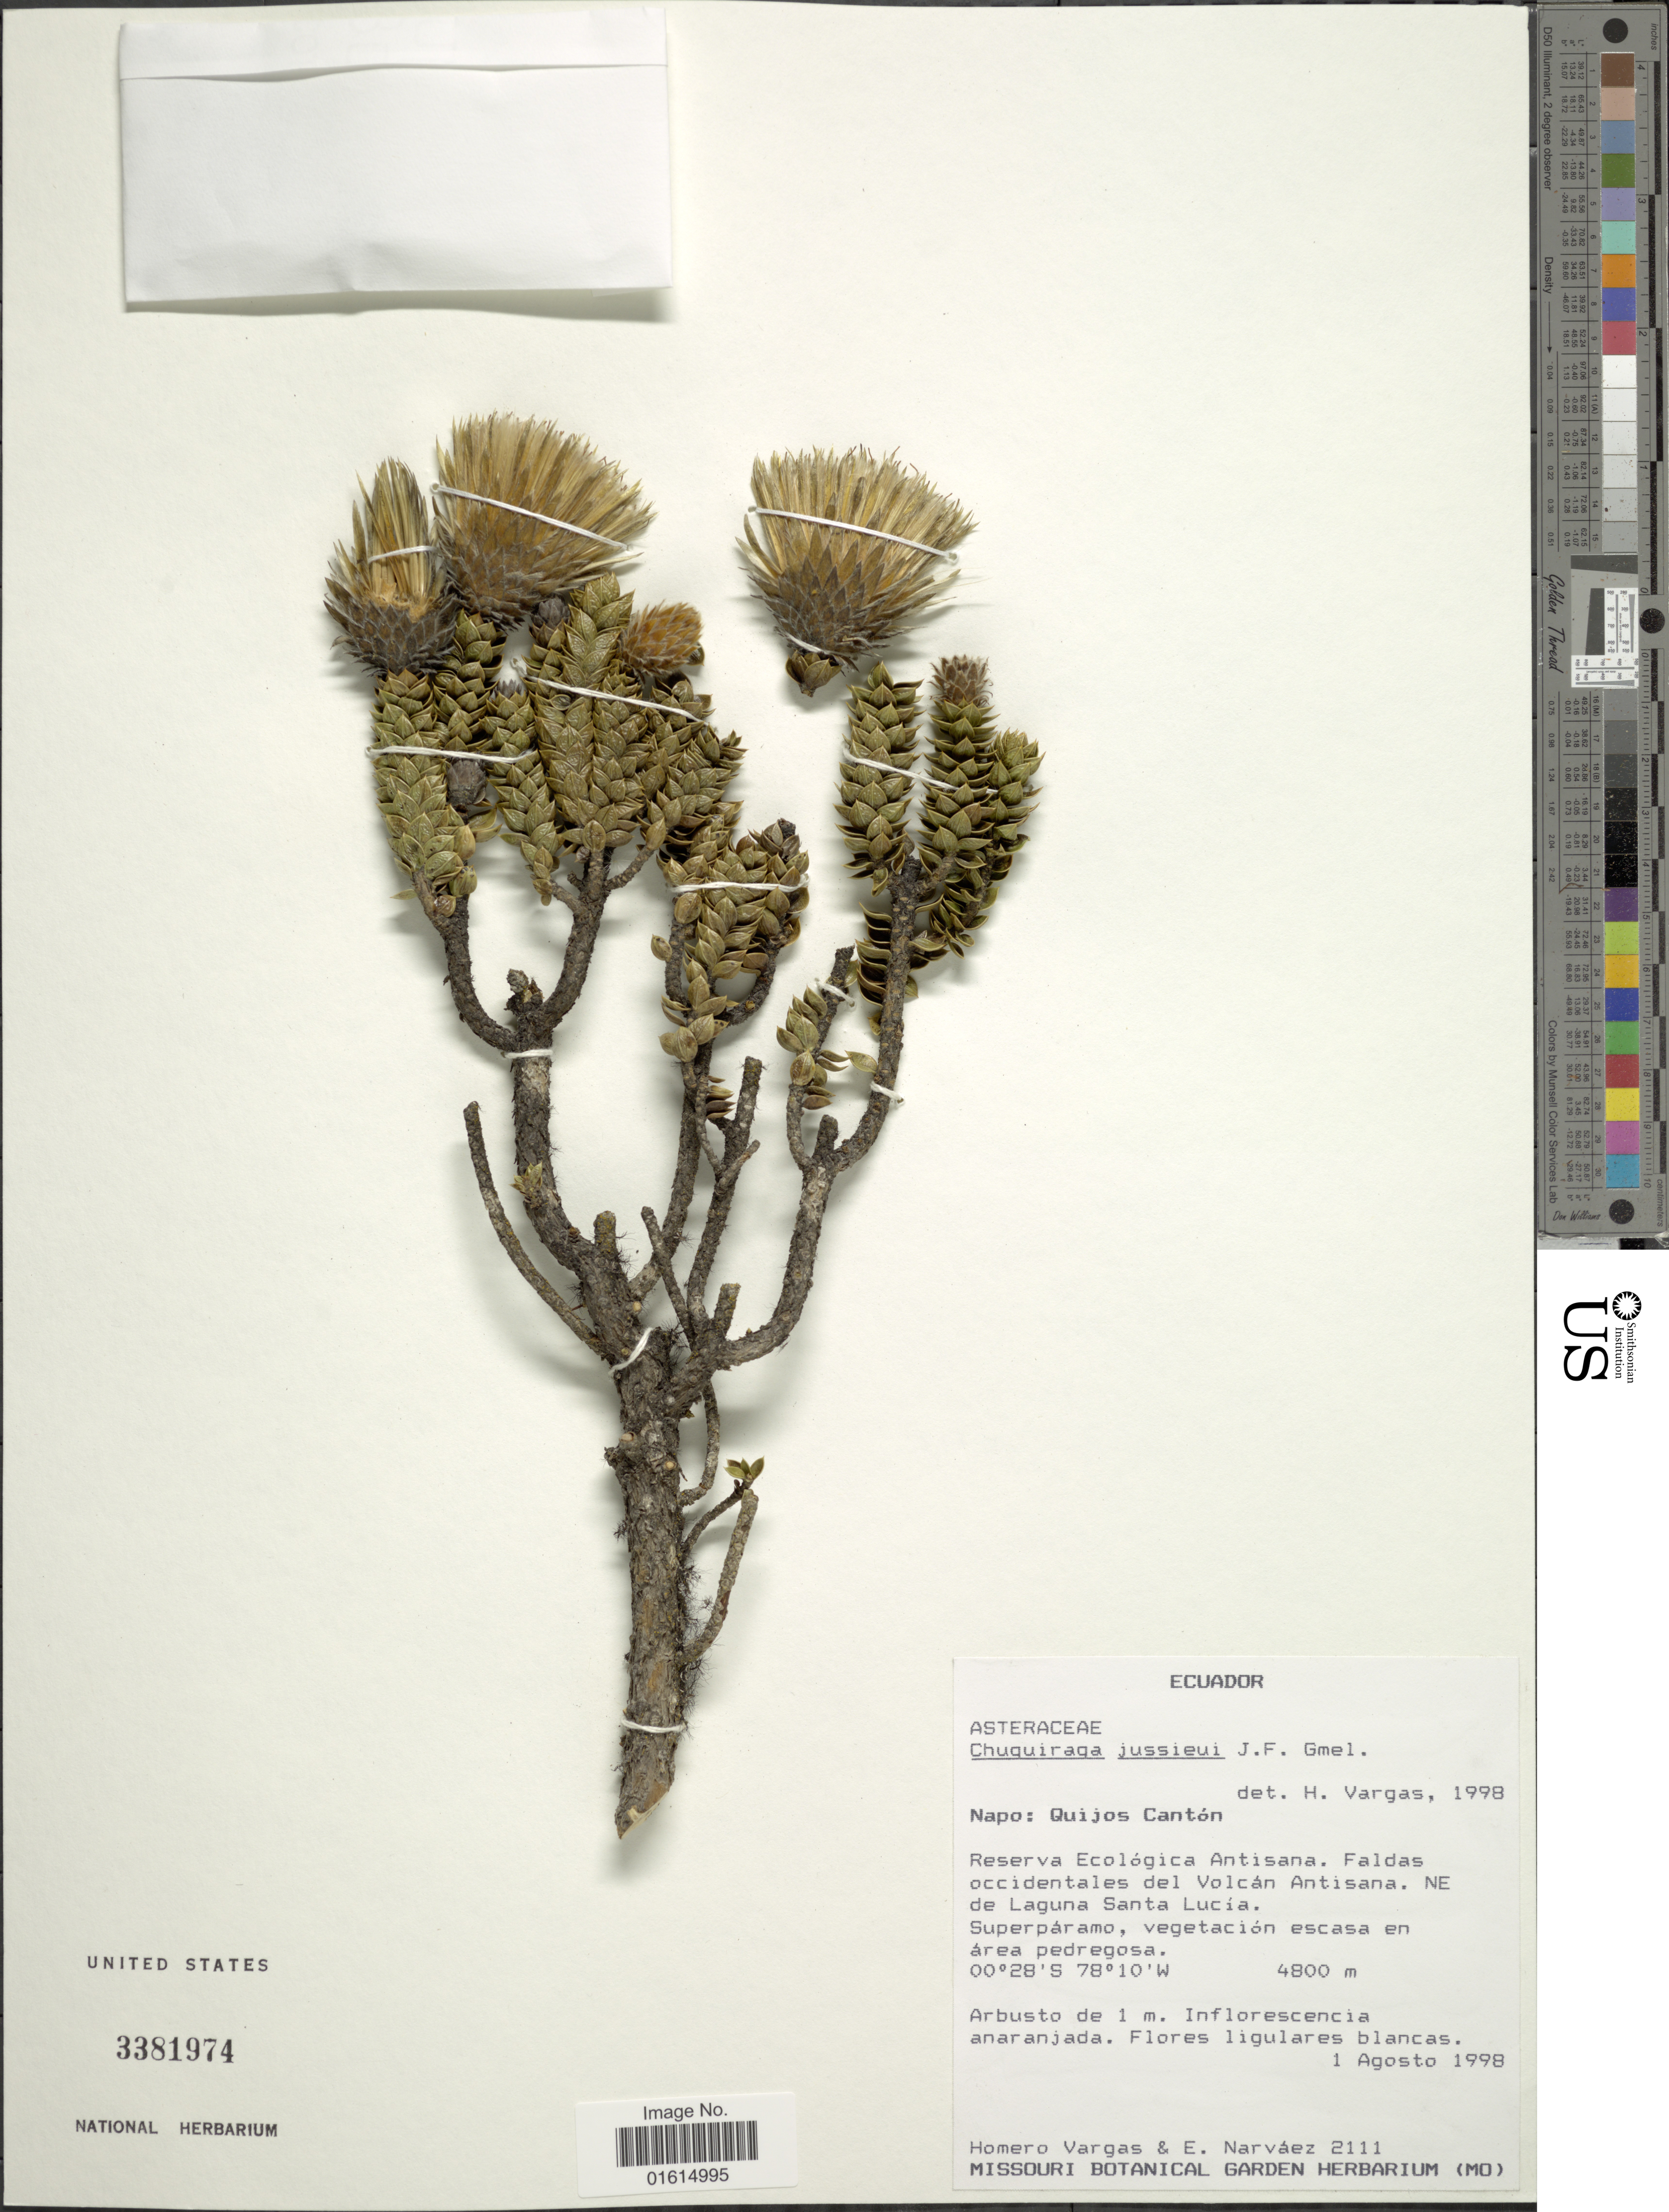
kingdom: Plantae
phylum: Tracheophyta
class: Magnoliopsida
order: Asterales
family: Asteraceae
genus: Chuquiraga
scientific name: Chuquiraga jussieui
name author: J.F. Gmel.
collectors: H. Vargas & E. Narváez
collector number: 2111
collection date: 1998-08-01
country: Ecuador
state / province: Napo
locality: Napo, Quijos Canton, Reserva Ecologica Antisana, Faldas occidentales del Volcan Antisana, NE de Laguna Santa Lucia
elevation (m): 4800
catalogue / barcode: US 3381974